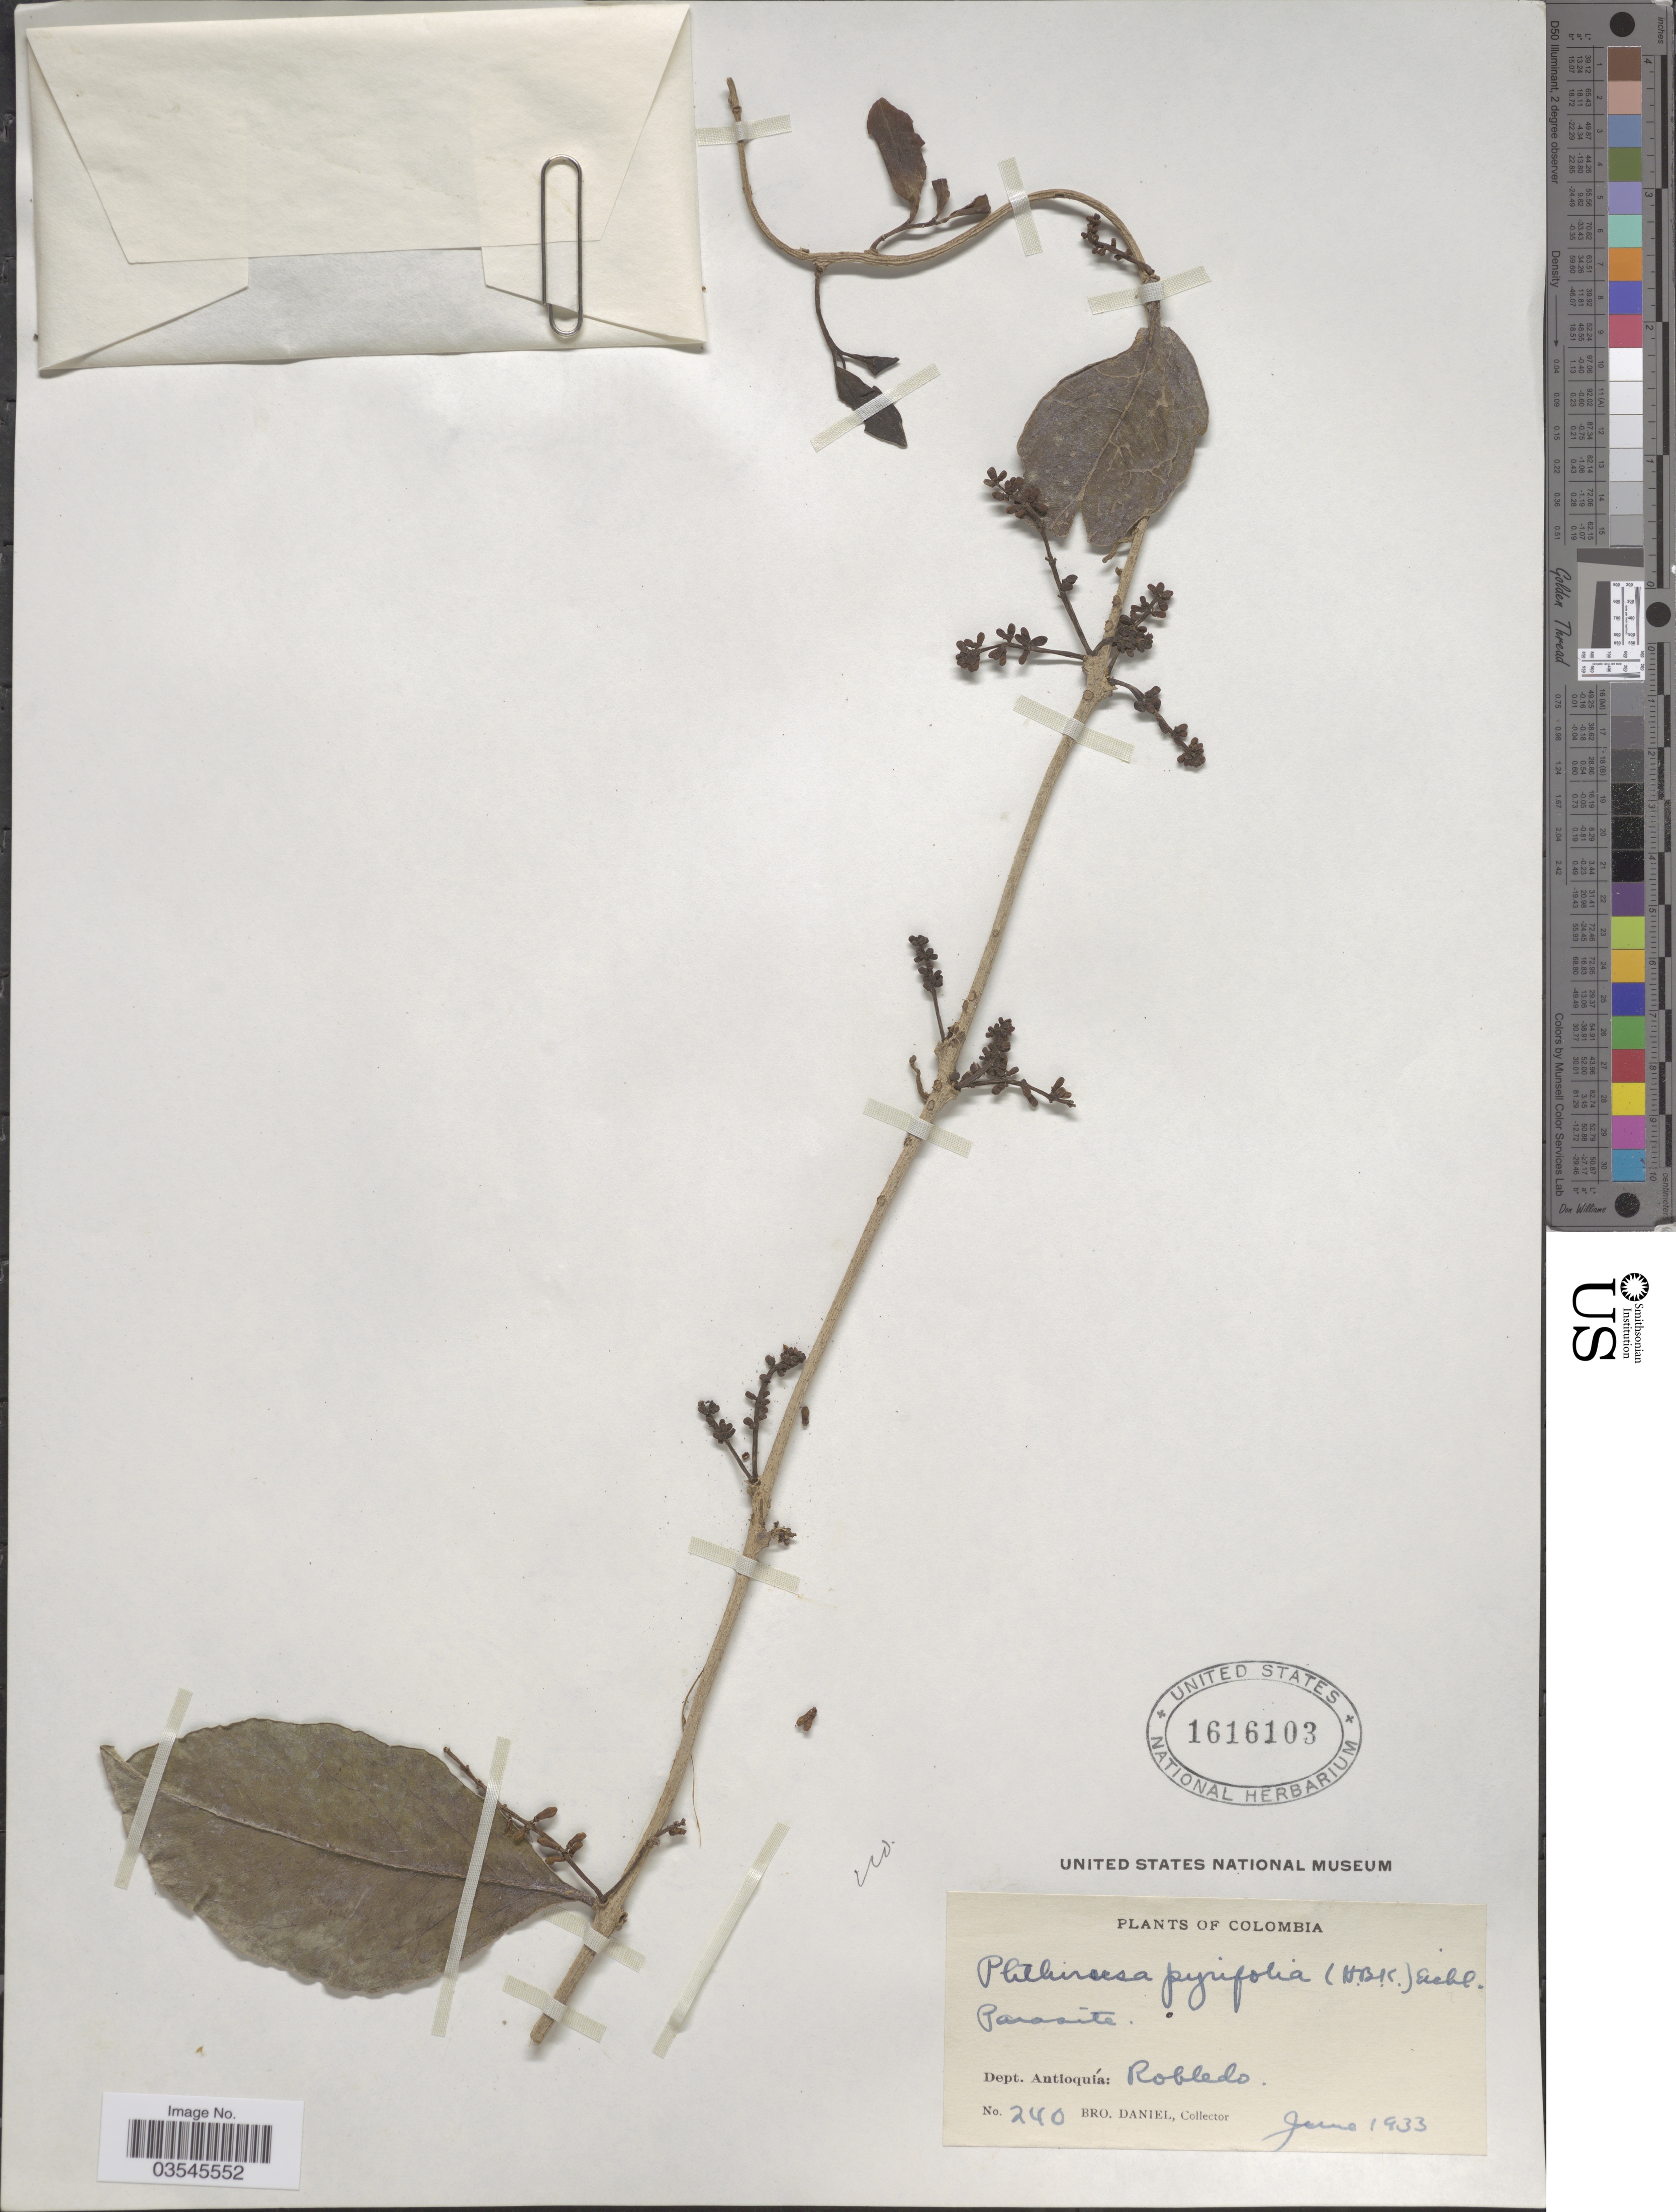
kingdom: Plantae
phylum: Tracheophyta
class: Magnoliopsida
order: Santalales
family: Loranthaceae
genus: Struthanthus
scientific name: Struthanthus sp.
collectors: Bro. Daniel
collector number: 240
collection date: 1933-06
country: Colombia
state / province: Antioquia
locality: Dept. Antioquía: Robledo.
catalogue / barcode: US 1616103